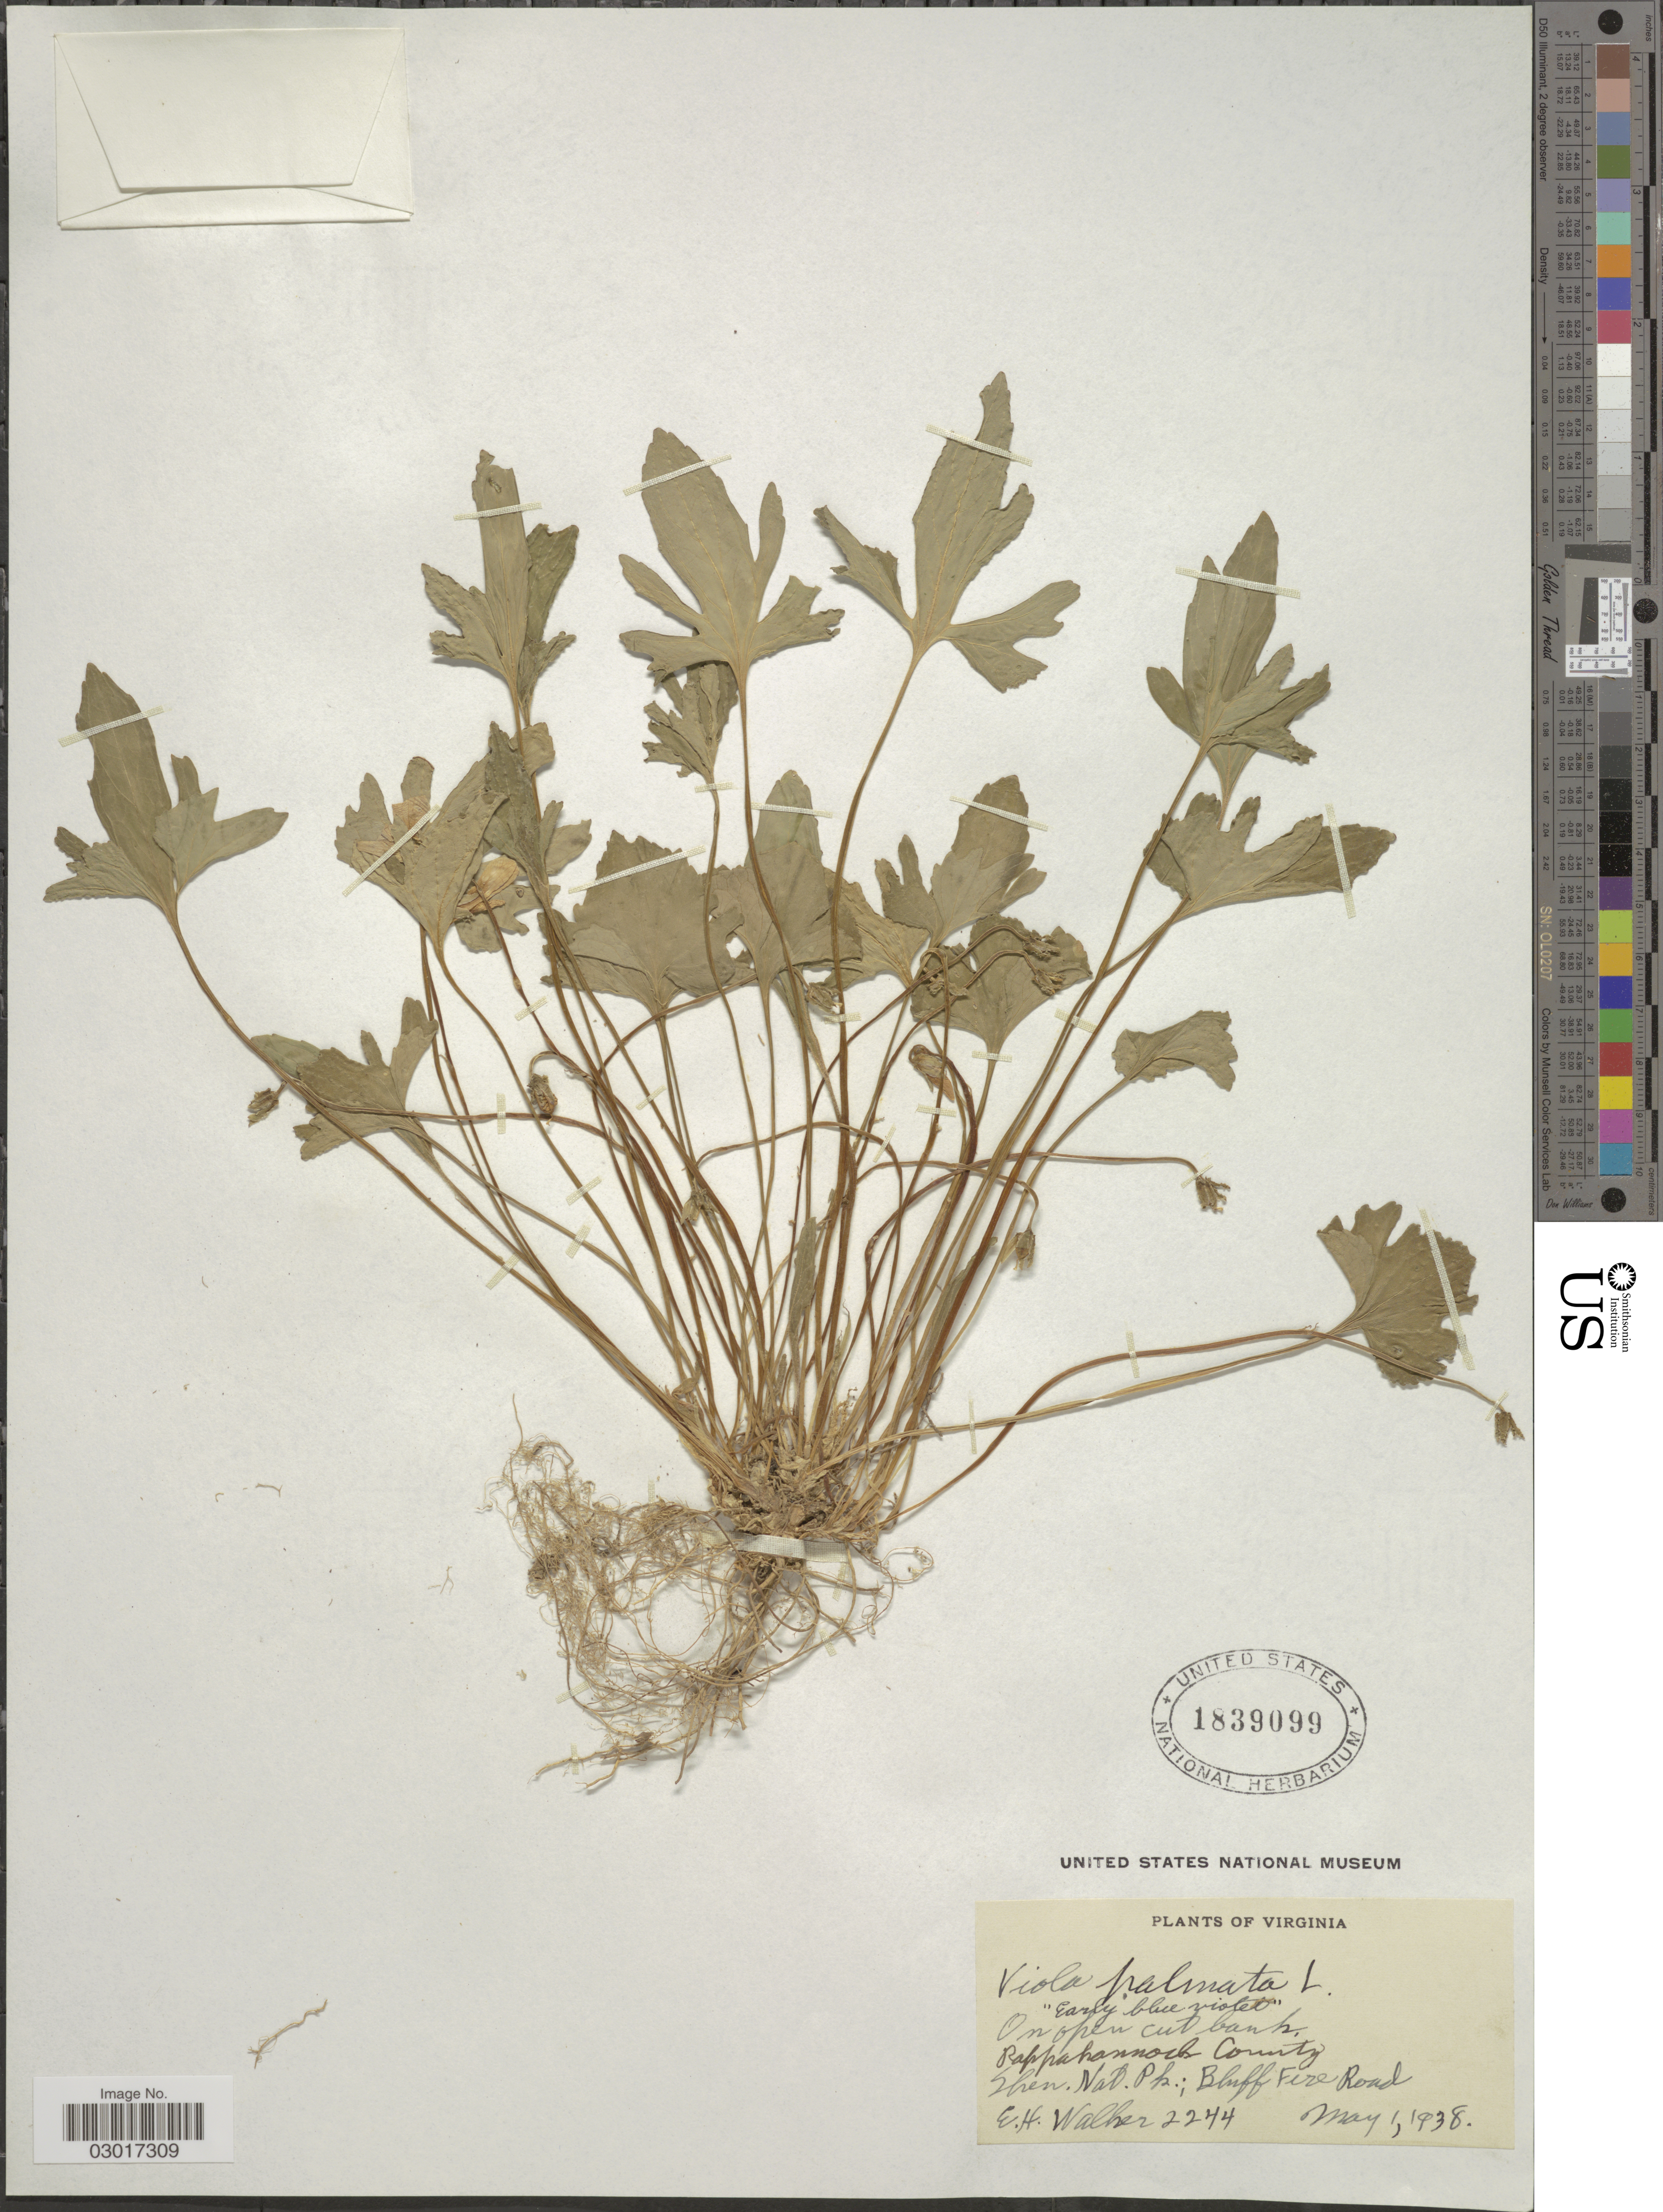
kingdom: Plantae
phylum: Tracheophyta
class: Magnoliopsida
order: Malpighiales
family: Violaceae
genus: Viola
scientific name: Viola triloba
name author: Schwein.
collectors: E. H. Walker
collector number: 2244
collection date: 1938-05-01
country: United States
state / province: Virginia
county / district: Rappahannock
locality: Rappahannock County, Shen. Nat. Park.; Bluff Fire Road.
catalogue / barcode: US 1839099